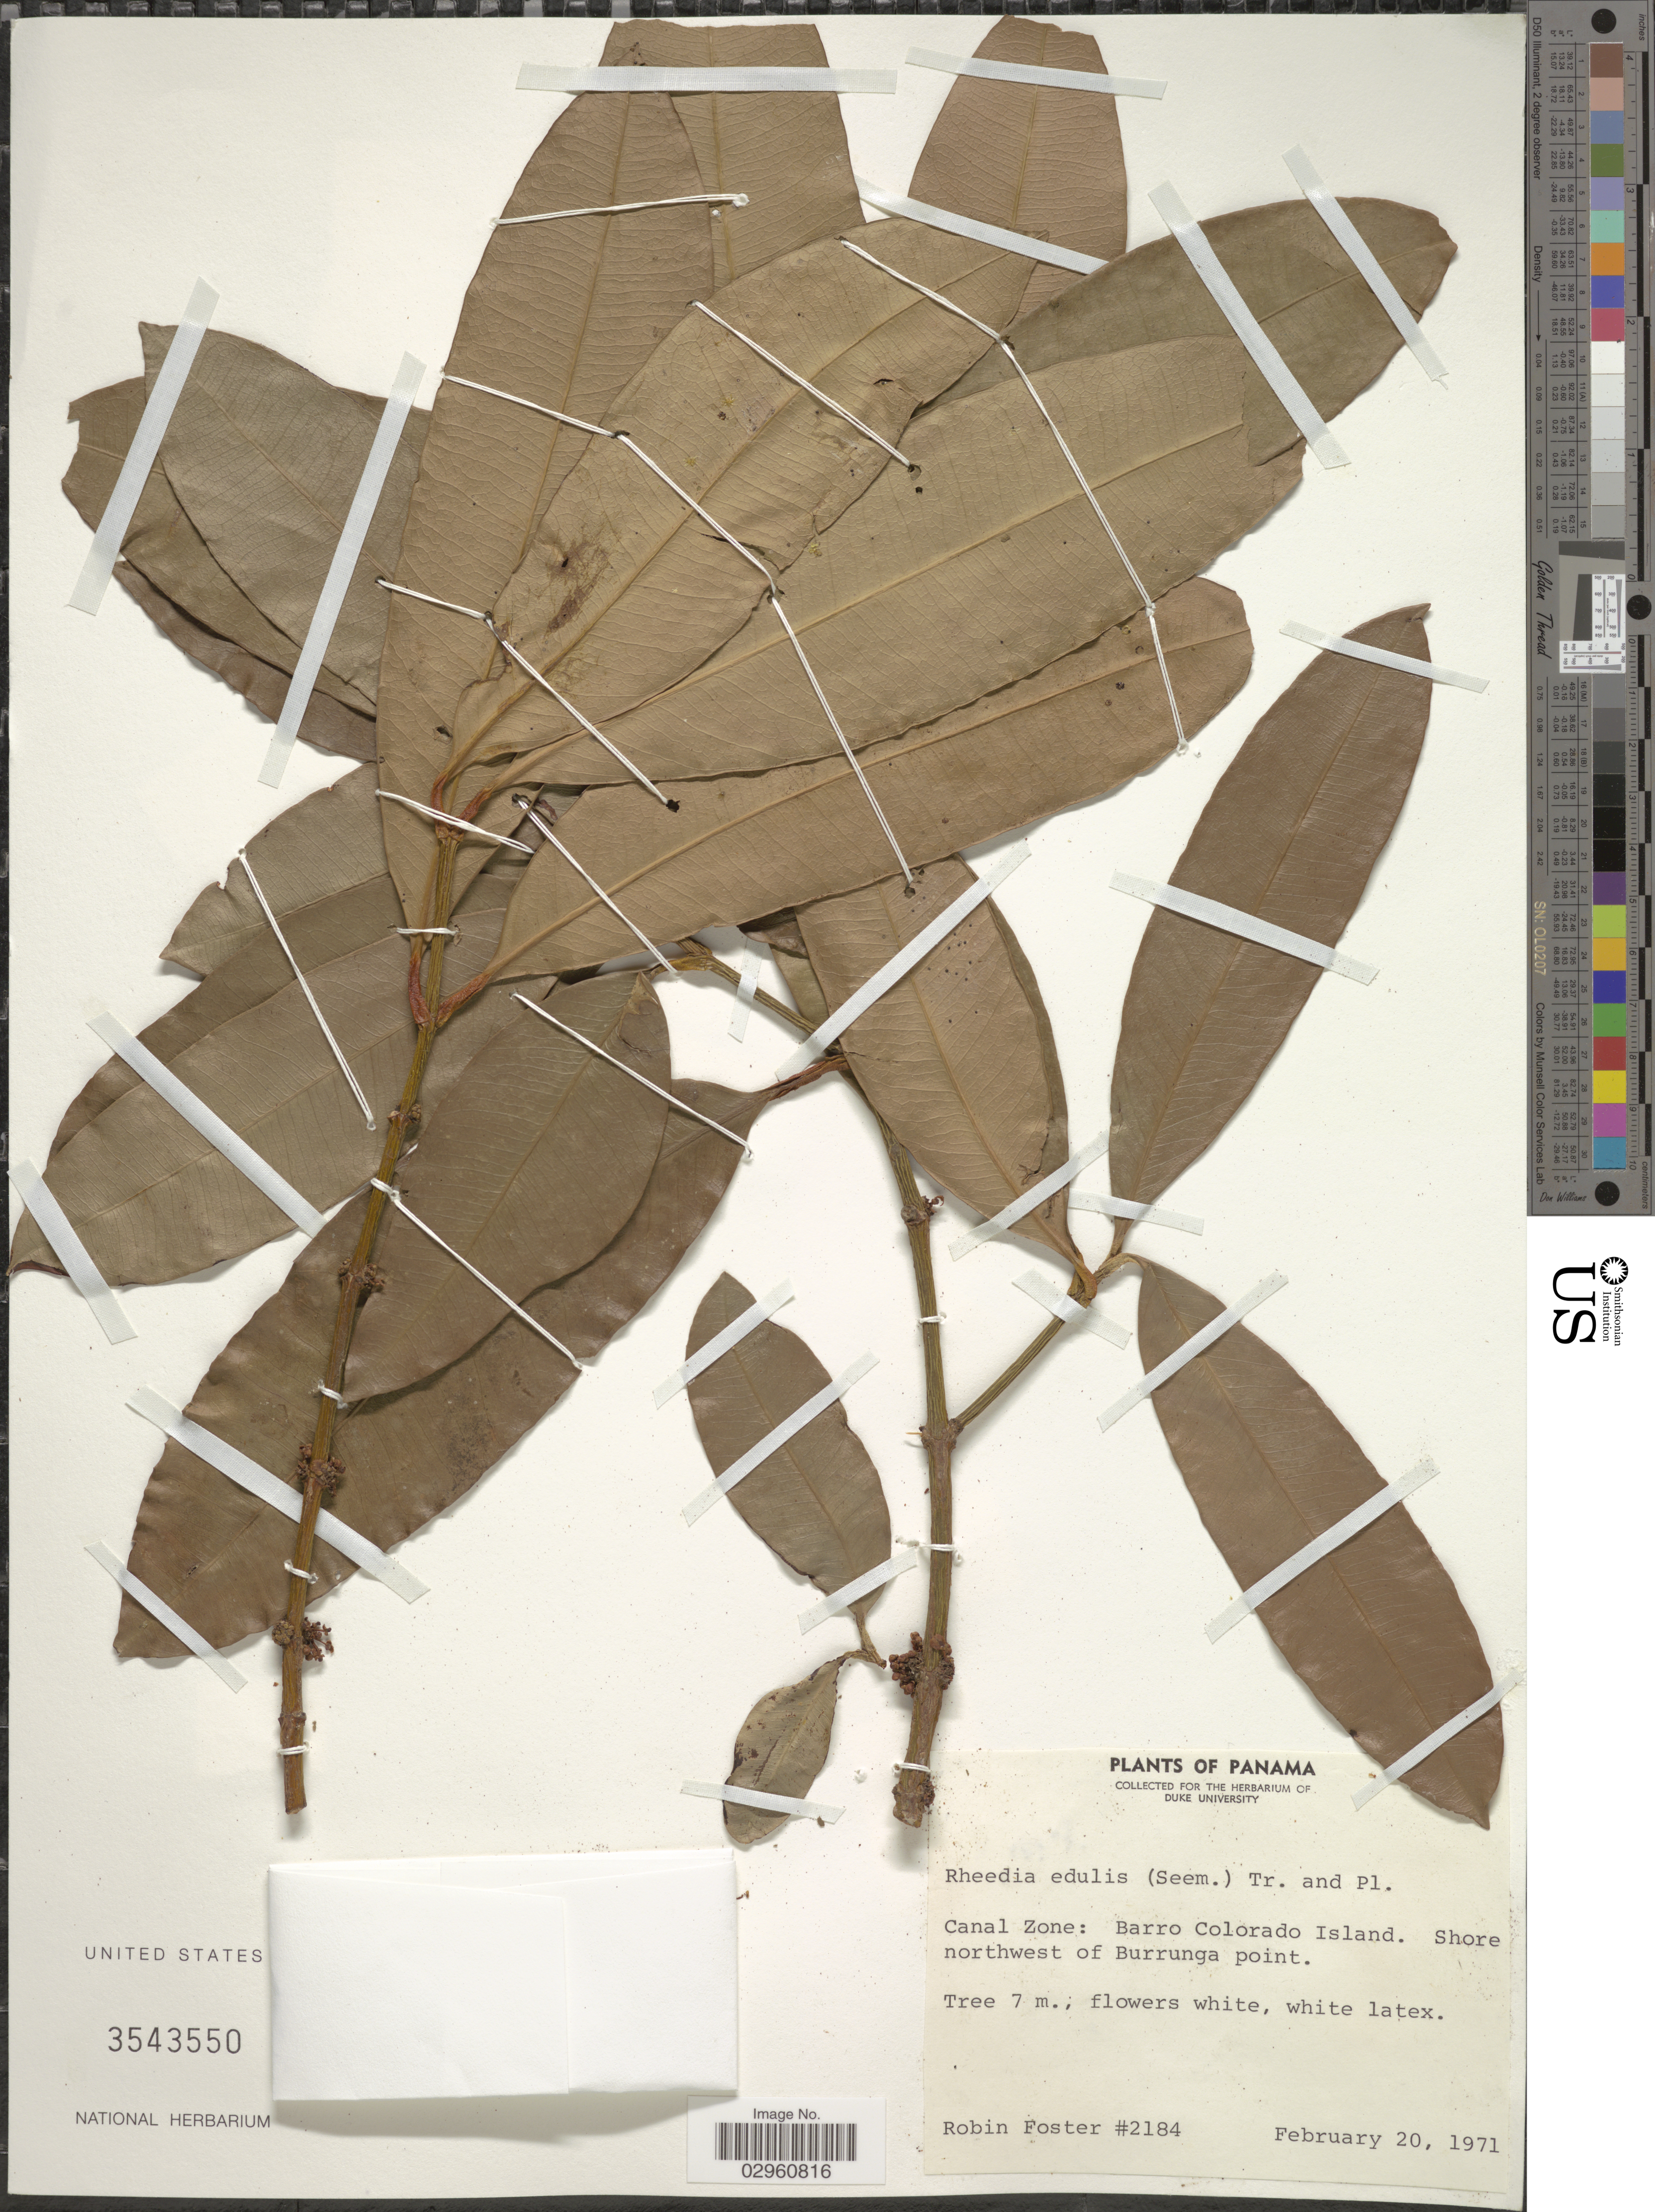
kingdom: Plantae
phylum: Tracheophyta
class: Magnoliopsida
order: Malpighiales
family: Clusiaceae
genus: Garcinia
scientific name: Garcinia intermedia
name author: (Pittier) Hammel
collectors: R. B. Foster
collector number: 2184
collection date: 1971-03-20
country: Panama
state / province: Panamá Oeste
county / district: Canal Zone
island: Barro Colorado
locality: Canal Zone: Barro Colorado Island. Shore northwest of Burrunga Point.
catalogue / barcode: US 3543550